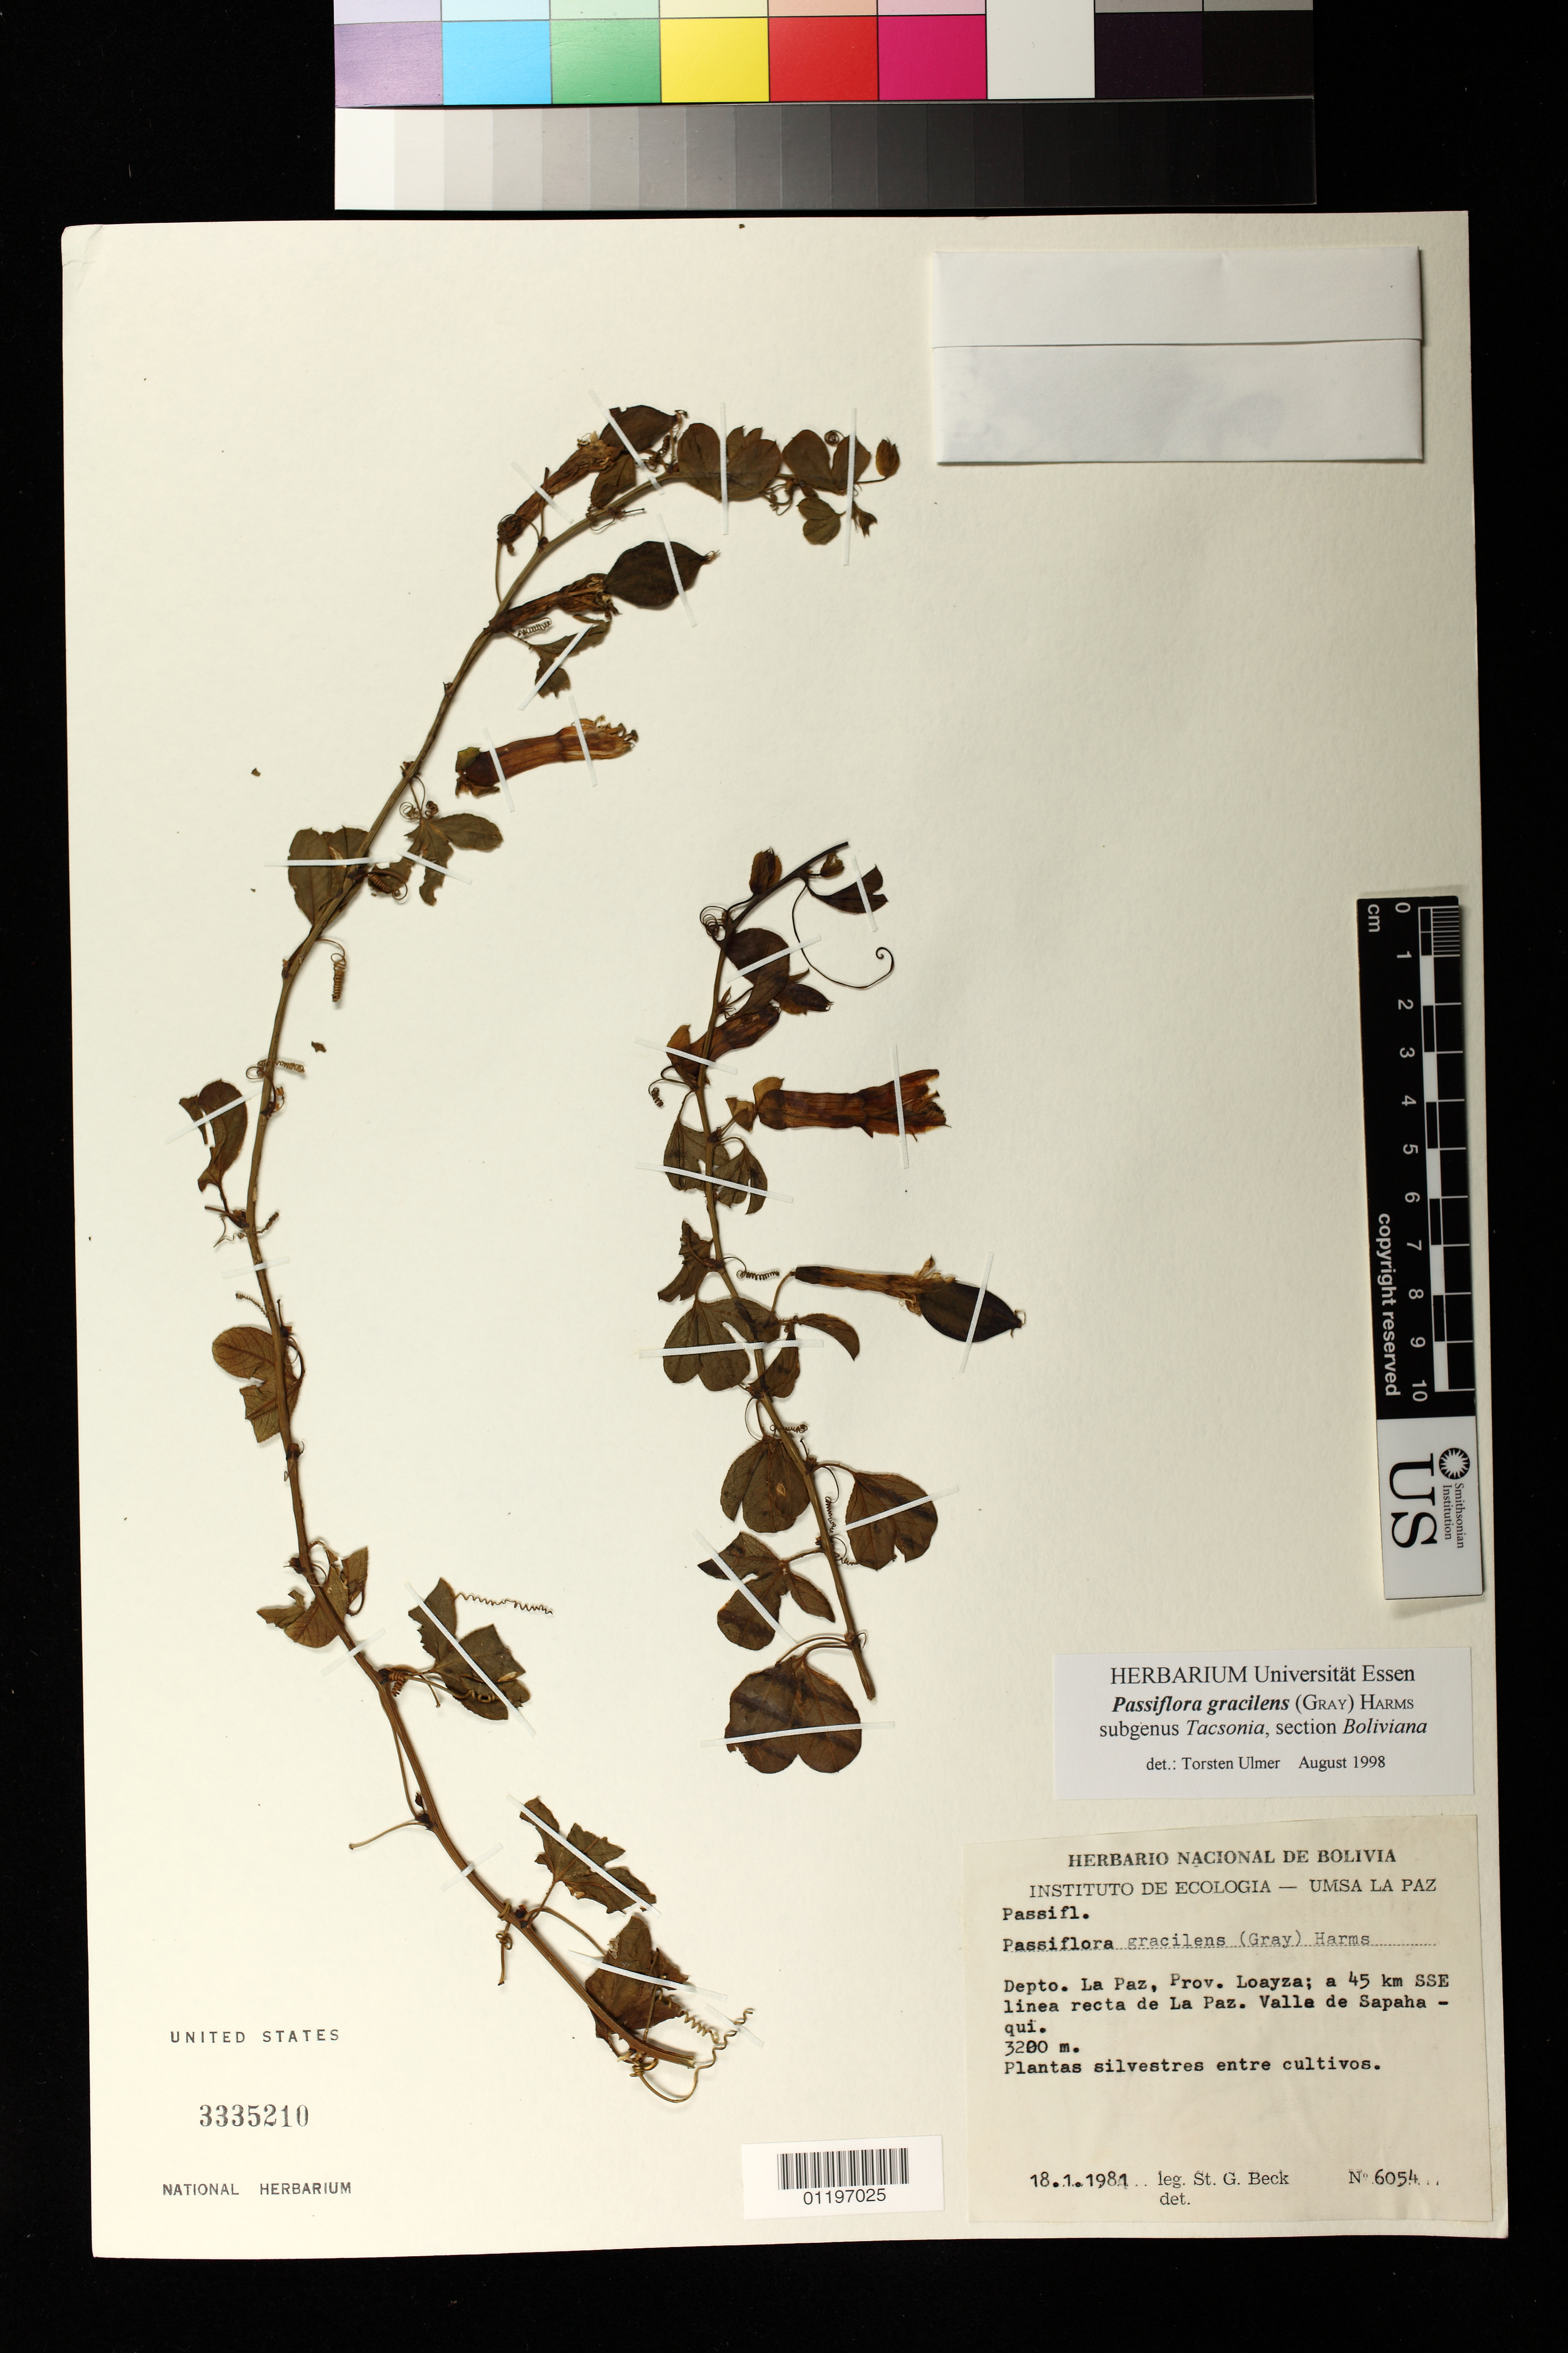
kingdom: Plantae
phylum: Tracheophyta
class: Magnoliopsida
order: Malpighiales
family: Passifloraceae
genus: Passiflora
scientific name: Passiflora gracilens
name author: (A. Gray) Harms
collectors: S. G. Beck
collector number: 6054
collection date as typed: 18 Jan 1984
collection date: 1984-01-18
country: Bolivia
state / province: La Paz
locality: Prov. Loayza: a 45 km SSE linea recta de La Paz. Valle de Sapahaqui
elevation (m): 3200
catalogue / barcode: US 3335210